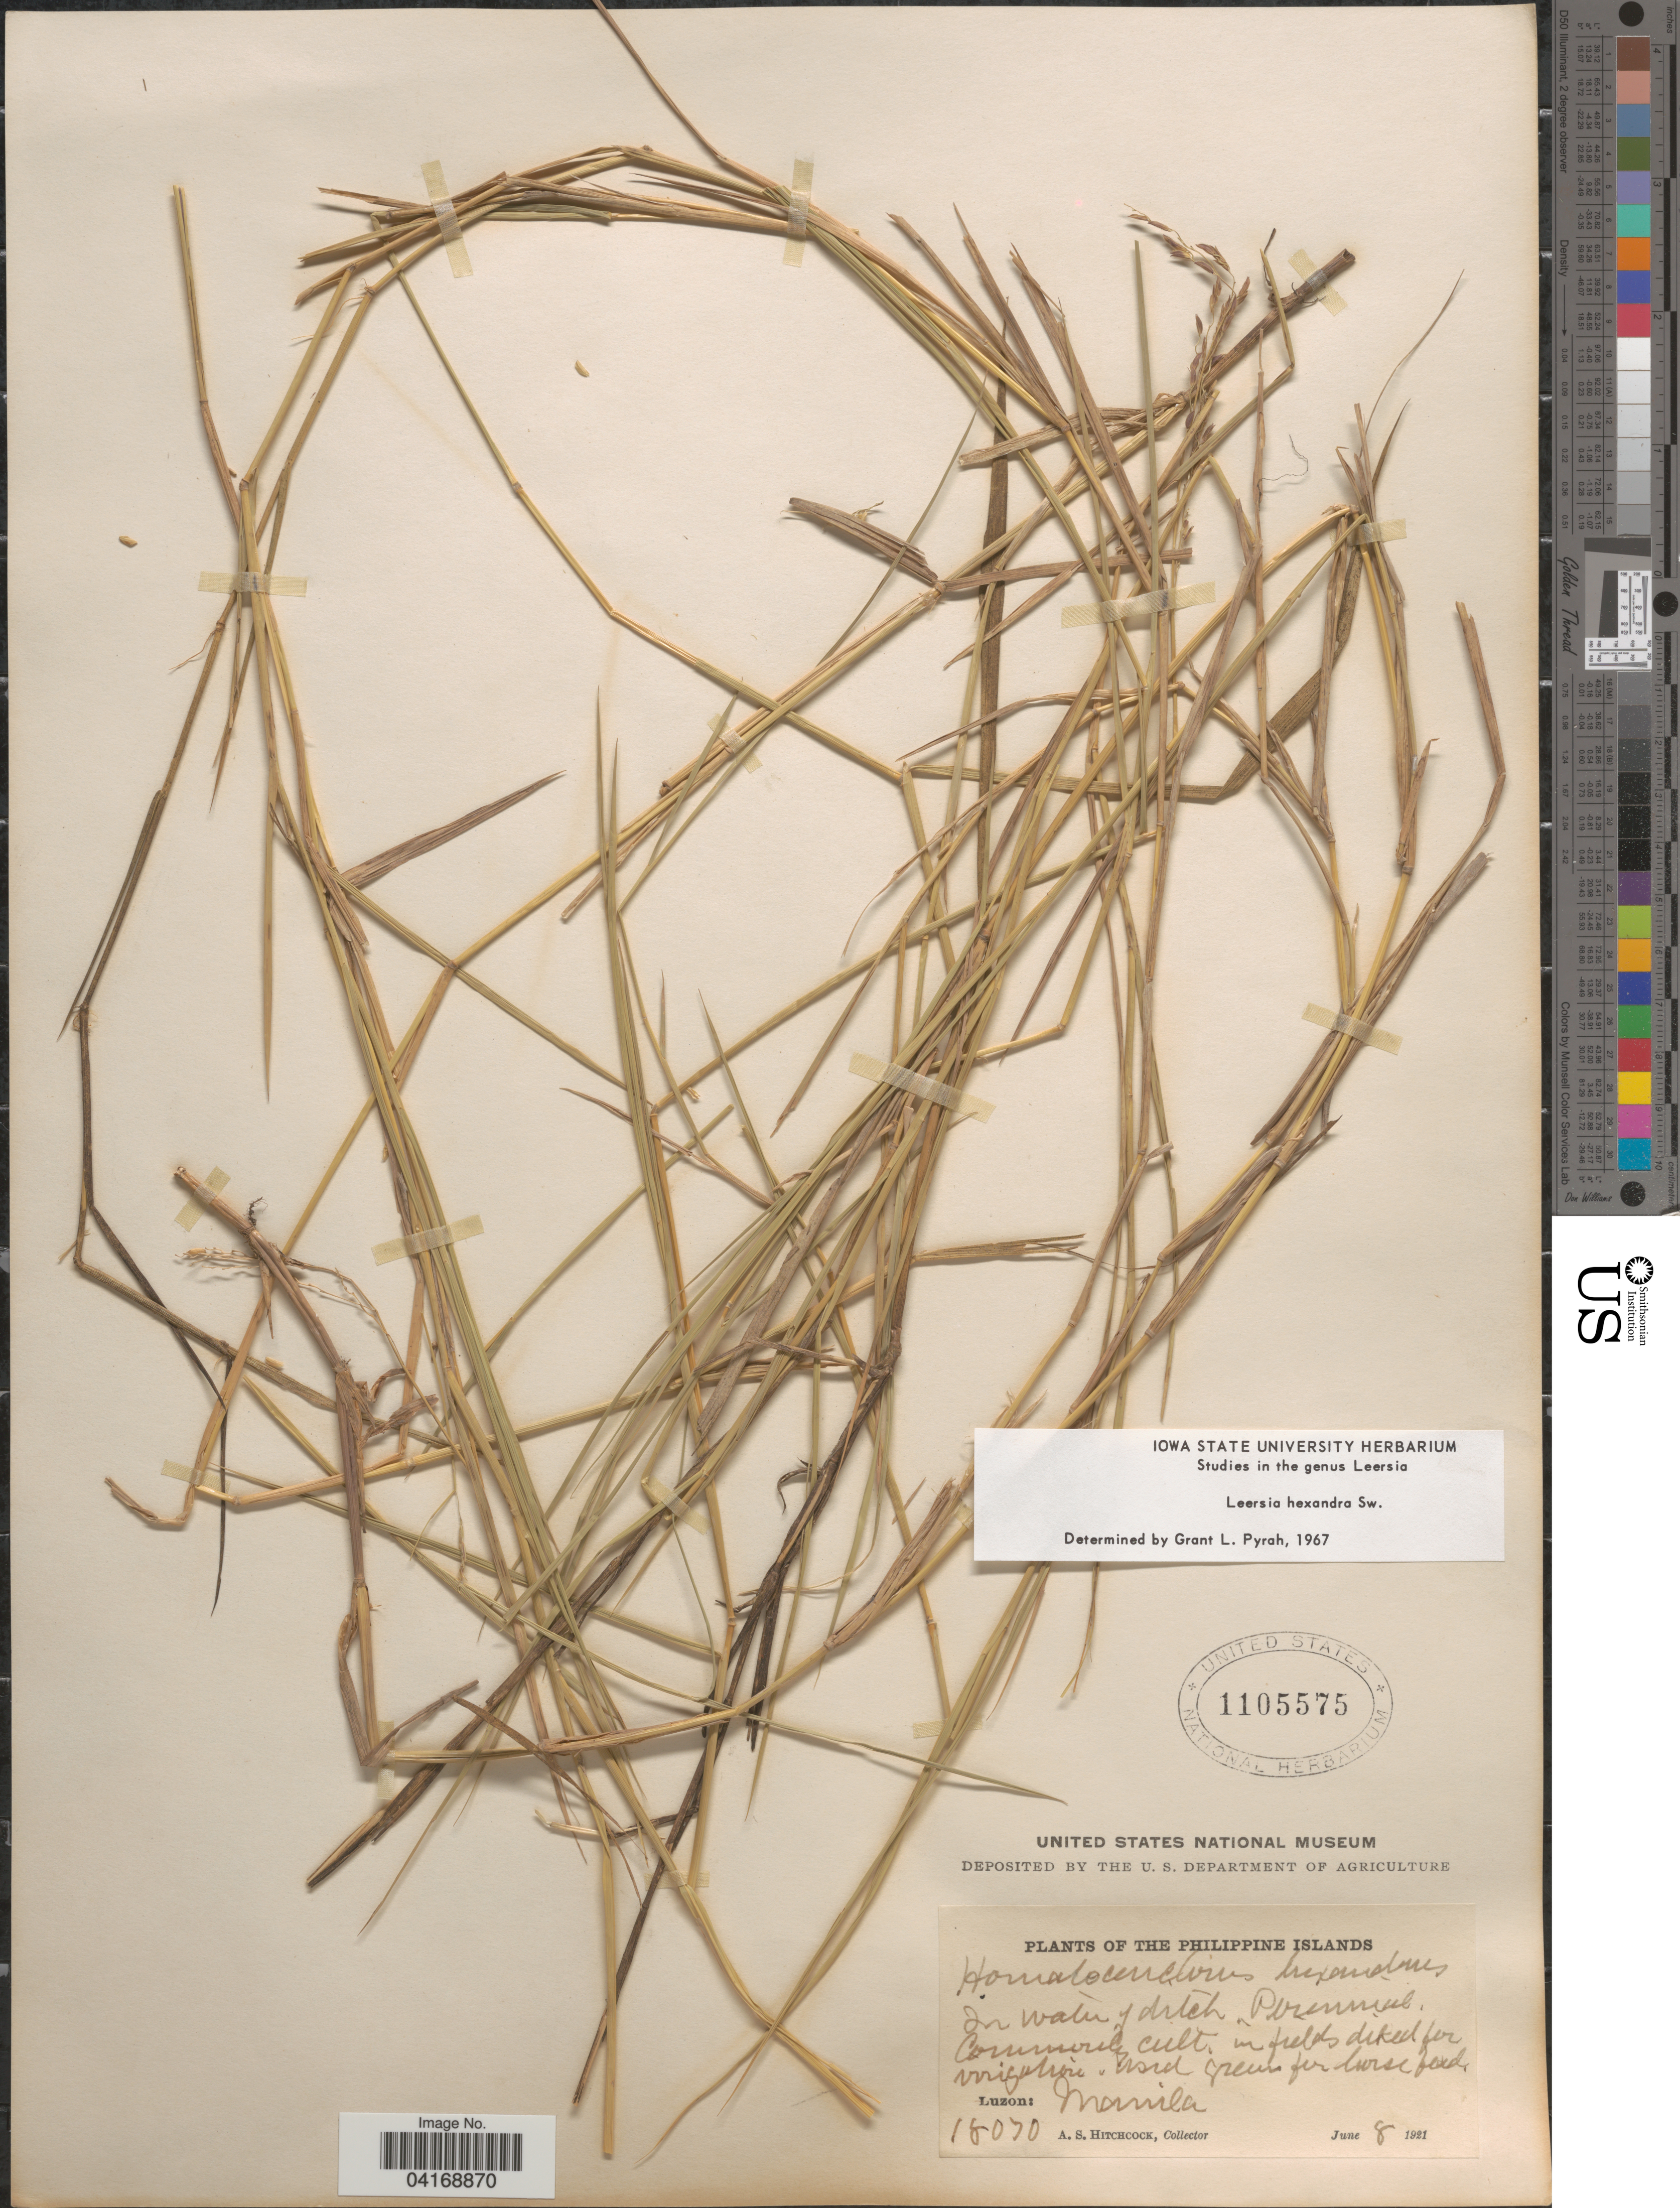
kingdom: Plantae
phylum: Tracheophyta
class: Liliopsida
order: Poales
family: Poaceae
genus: Leersia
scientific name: Leersia hexandra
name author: Sw.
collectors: A. S. Hitchcock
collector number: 18070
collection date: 1921-06-08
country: Philippines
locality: Luzon: Manila.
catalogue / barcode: US 1105575